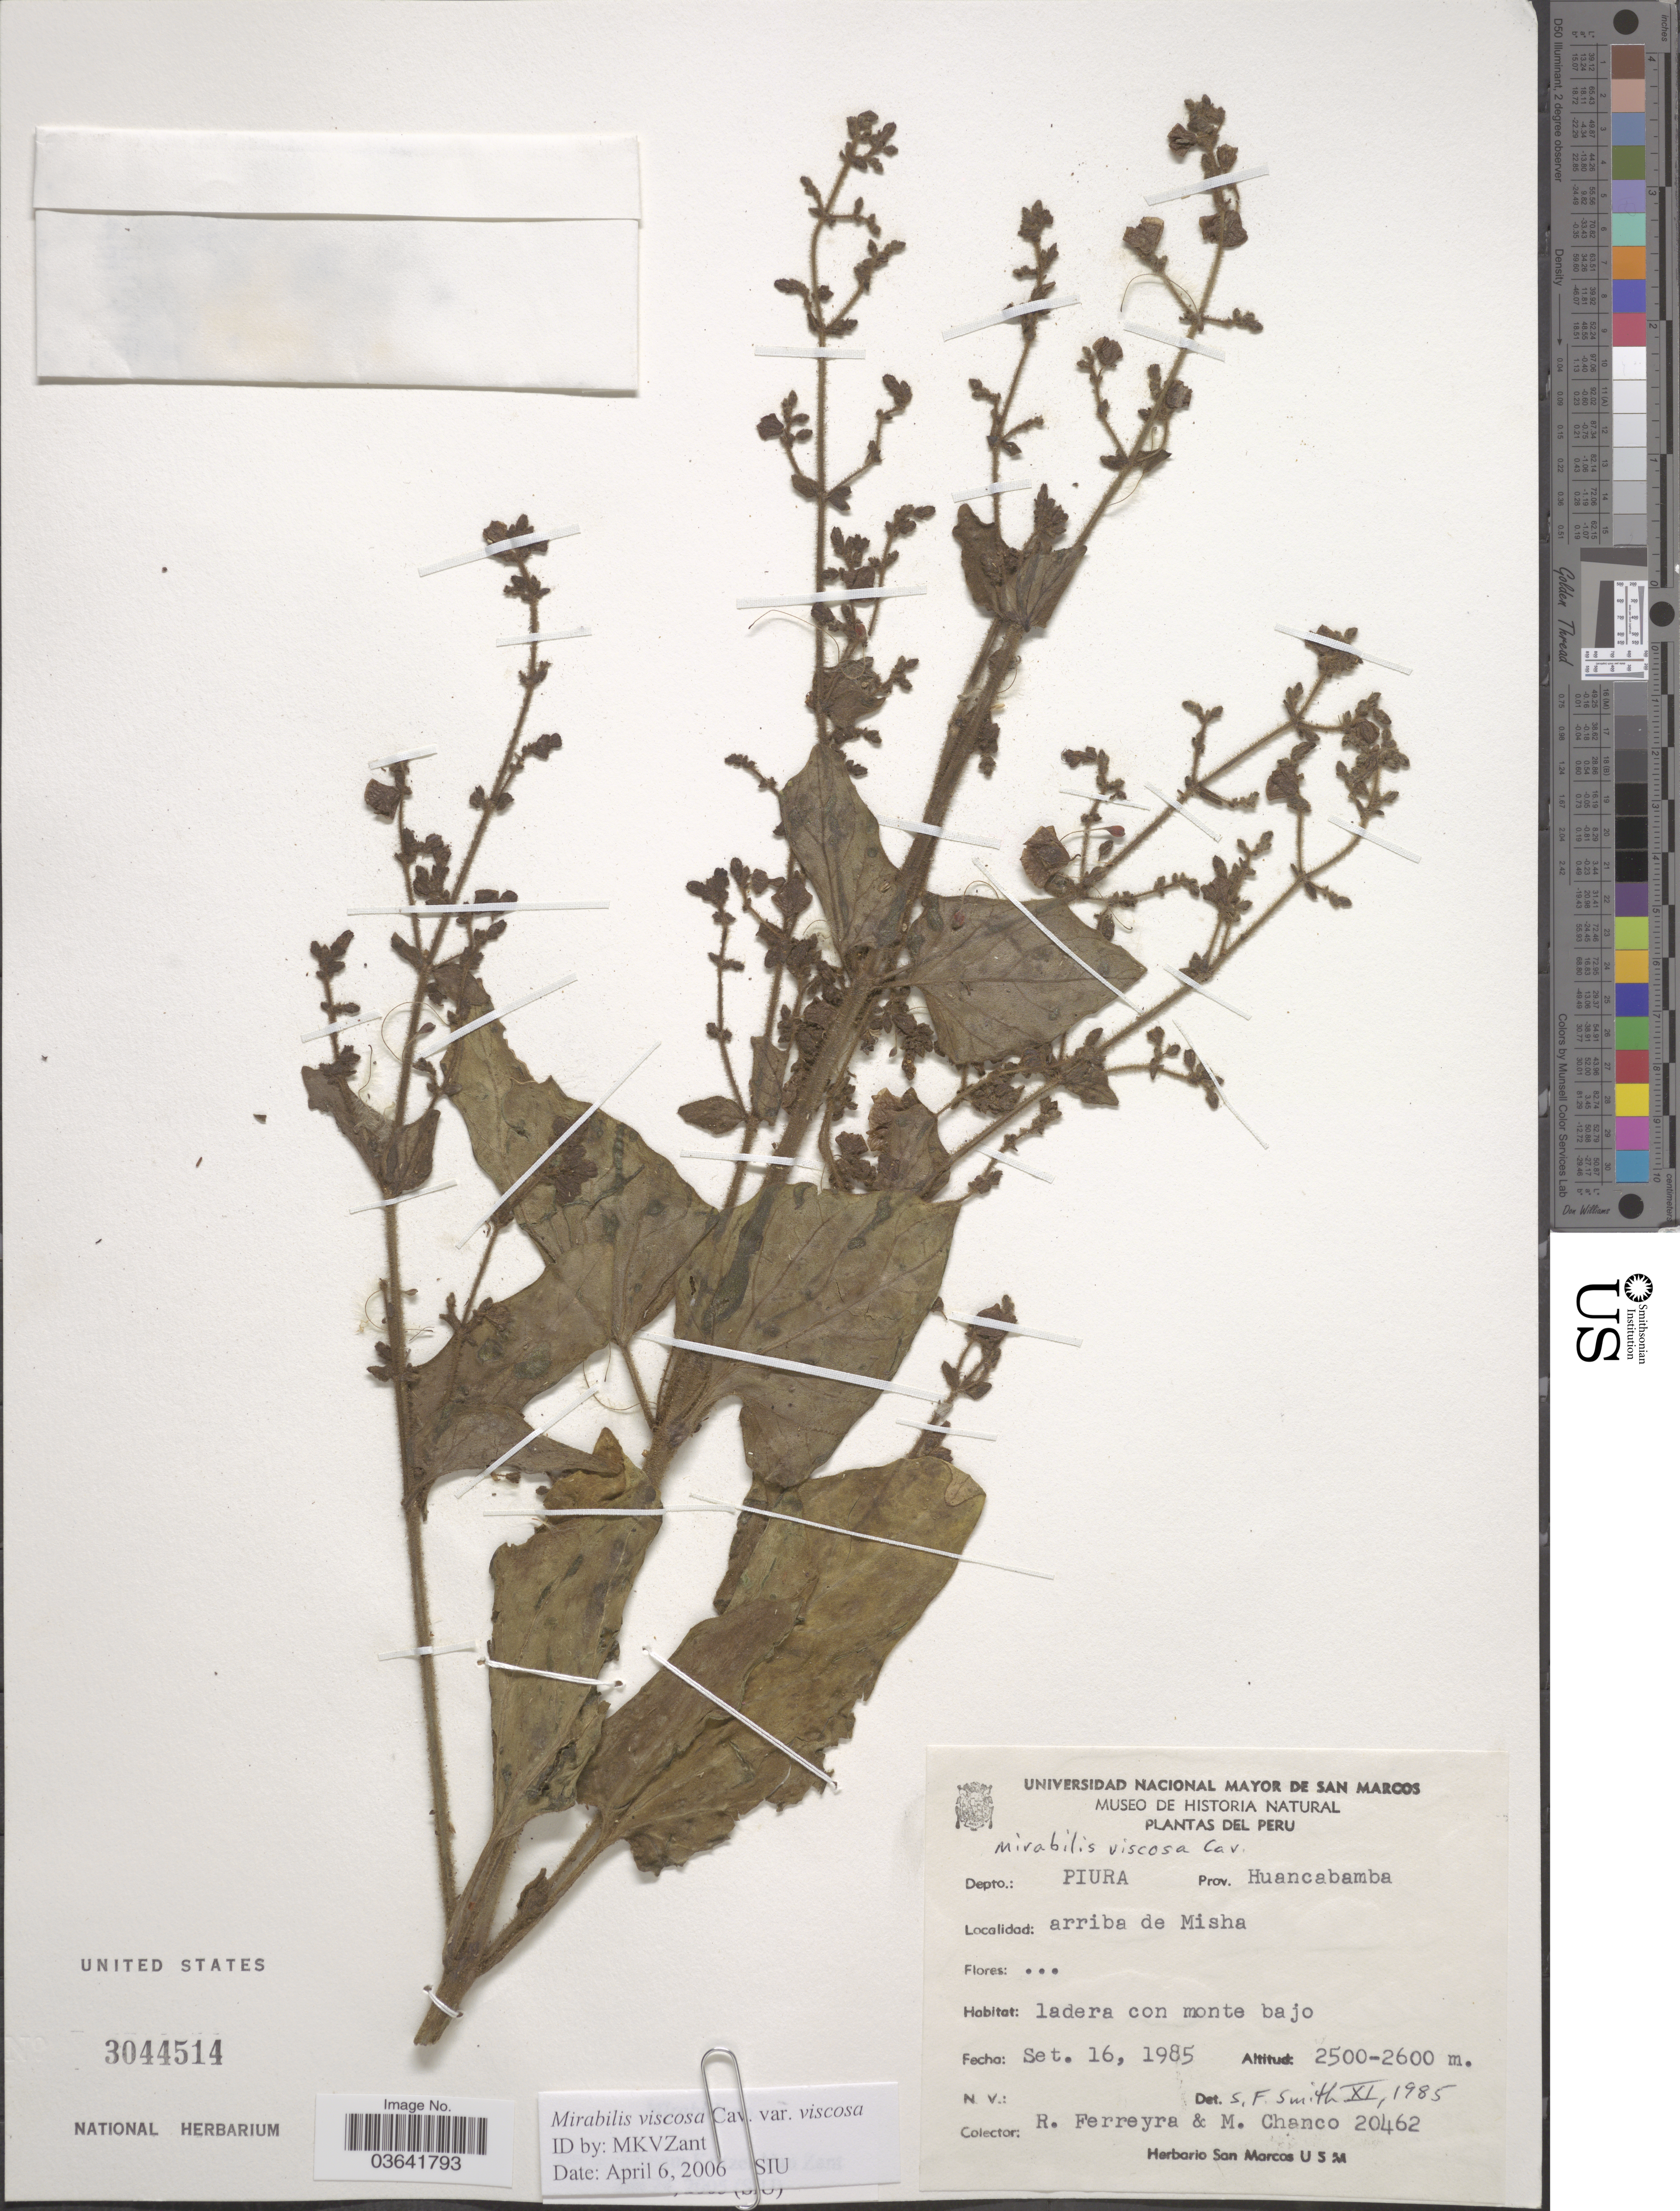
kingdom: Plantae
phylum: Tracheophyta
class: Magnoliopsida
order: Caryophyllales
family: Nyctaginaceae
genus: Mirabilis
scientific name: Mirabilis viscosa var. viscosa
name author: Cav.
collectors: R. A. Ferreyra & M. Chanco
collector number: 20462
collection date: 1985-09-16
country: Peru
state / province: Piura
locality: Depto.: Piura, Prov. Huancabamba. Arriba de Misha.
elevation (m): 2500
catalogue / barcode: US 3044514